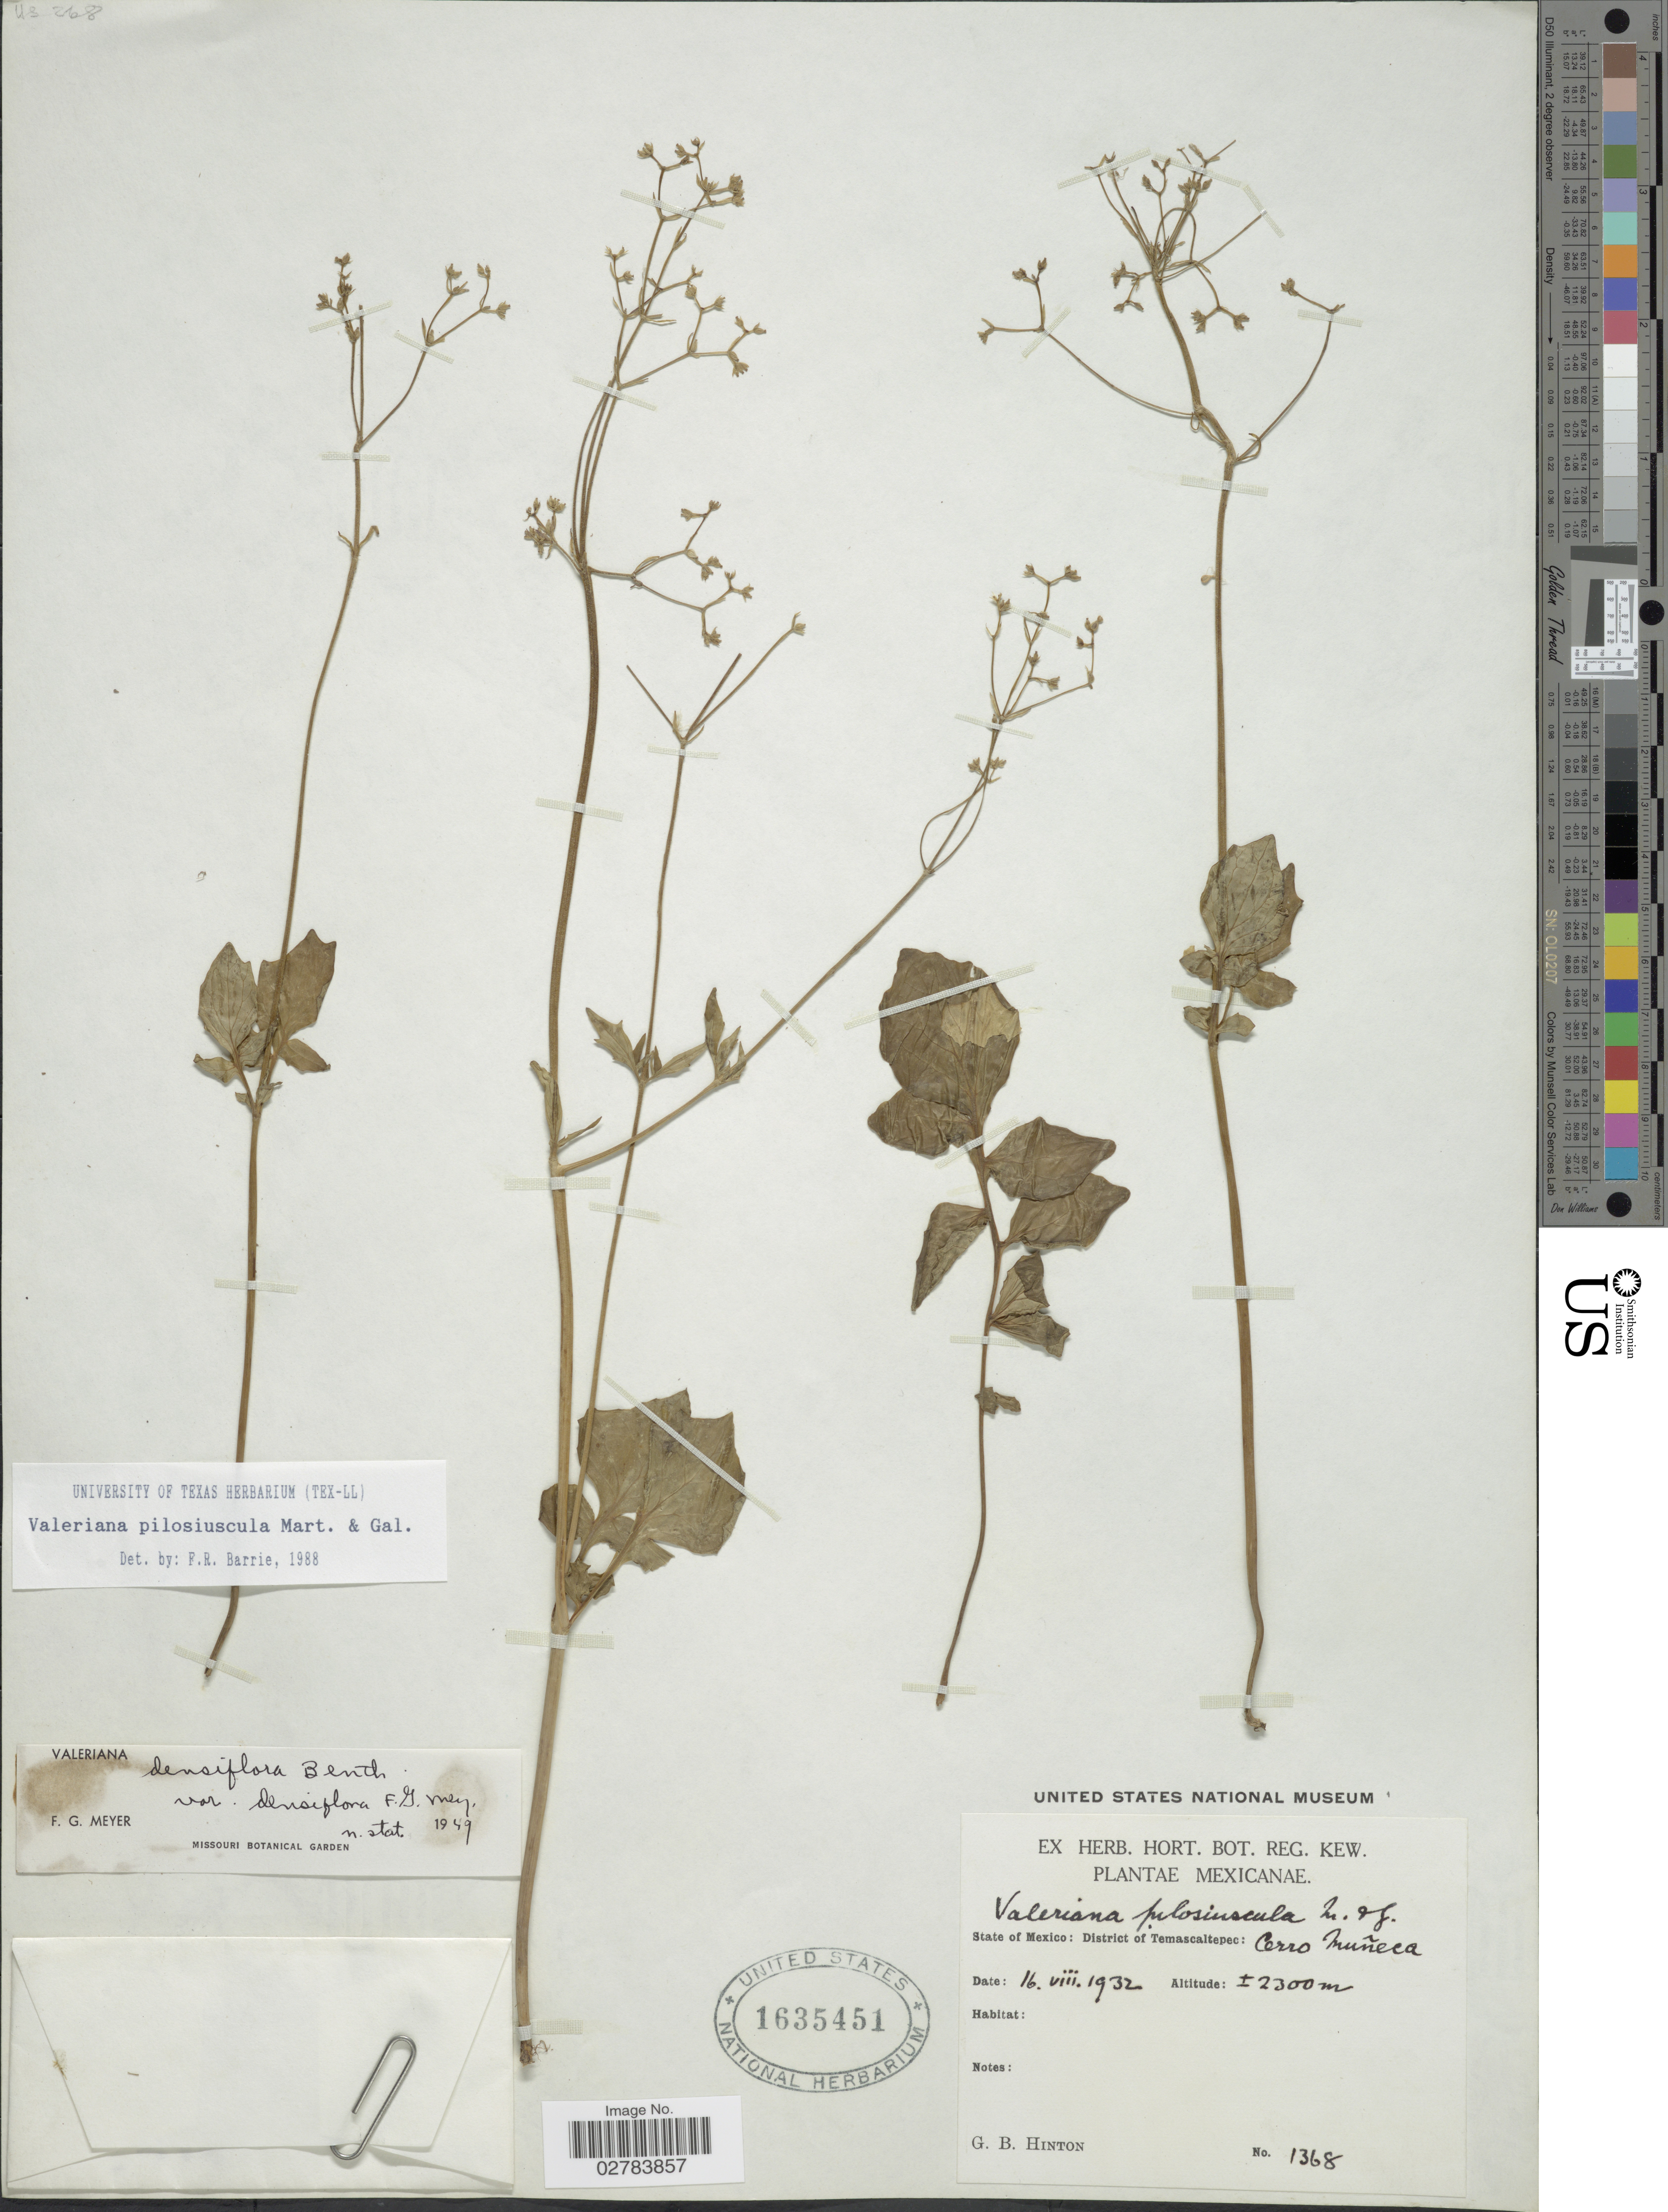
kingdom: Plantae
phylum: Tracheophyta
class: Magnoliopsida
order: Dipsacales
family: Caprifoliaceae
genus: Valeriana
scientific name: Valeriana pilosiuscula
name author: M. Martens & Galeotti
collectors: G. B. Hinton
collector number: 1368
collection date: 1932-08-16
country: Mexico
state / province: México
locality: State of Mexico, District of Temascaltepec, Cerro Muñeca.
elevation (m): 2300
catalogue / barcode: US 1635451